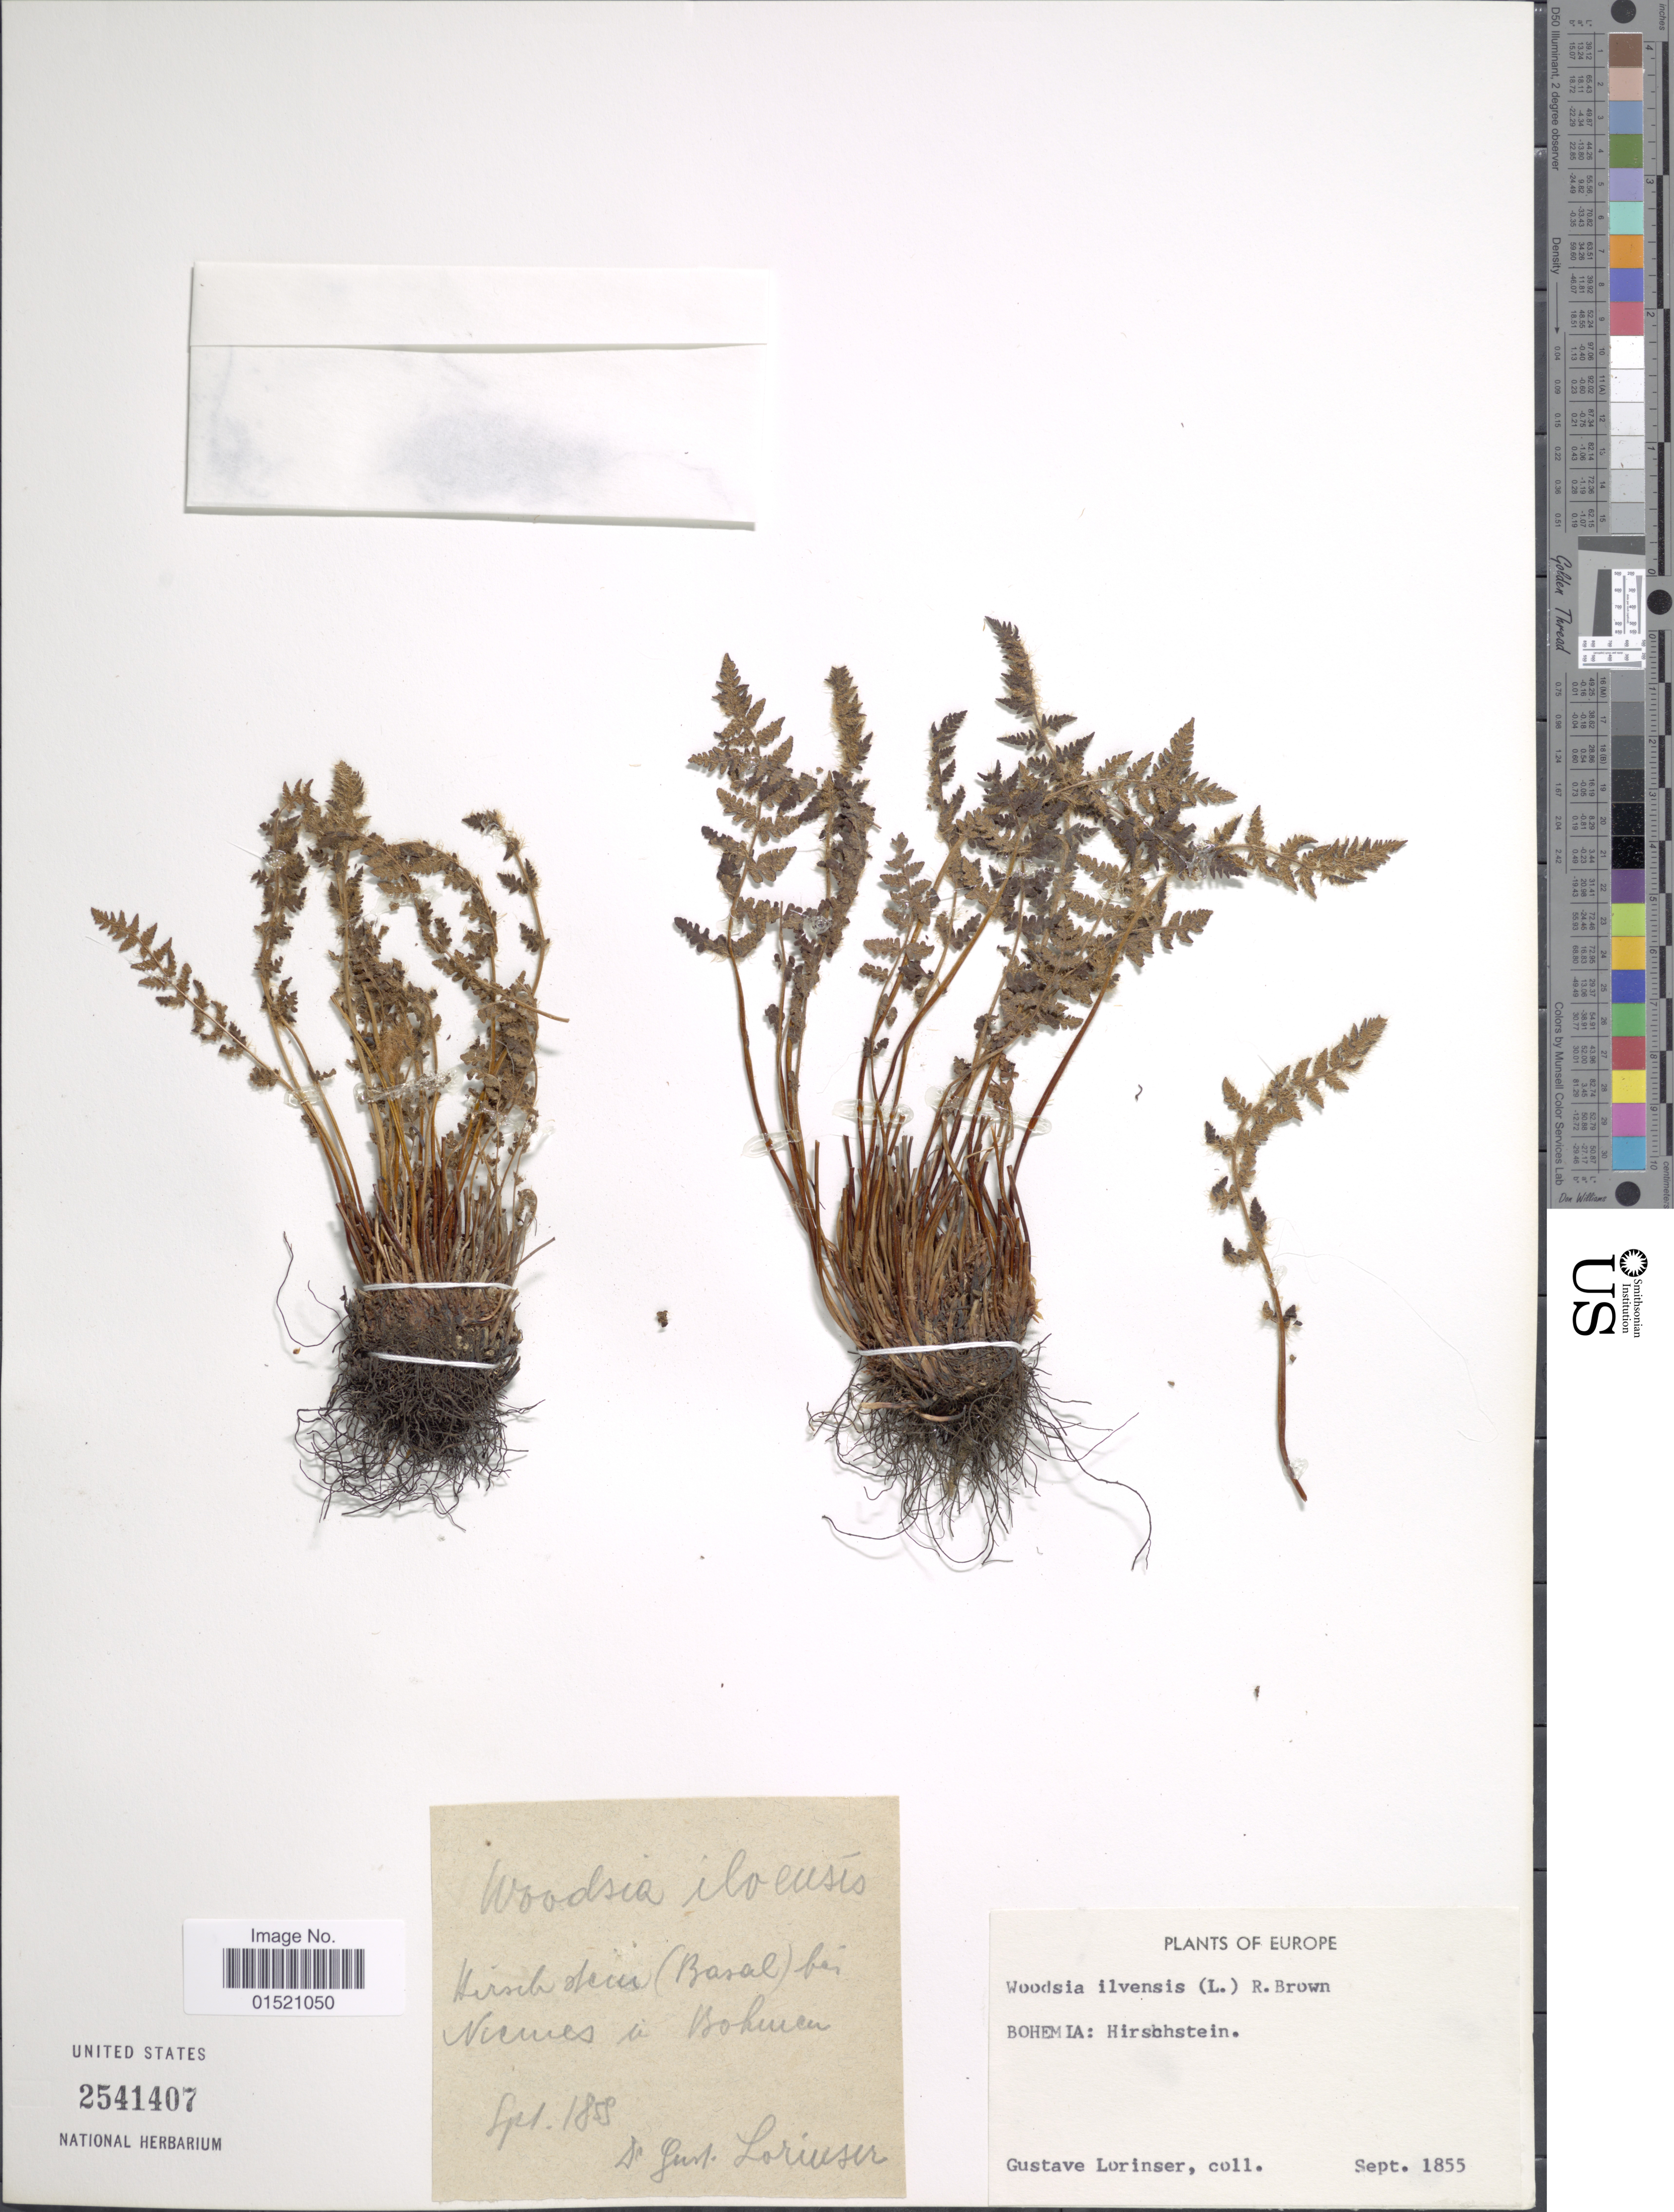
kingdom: Plantae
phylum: Tracheophyta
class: Polypodiopsida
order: Polypodiales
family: Woodsiaceae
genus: Woodsia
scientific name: Woodsia ilvensis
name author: (L.) R. Br.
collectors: G. Lorinser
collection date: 1855-09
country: Germany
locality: Europe, Bohemia: Hirschstein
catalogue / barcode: US 2541407